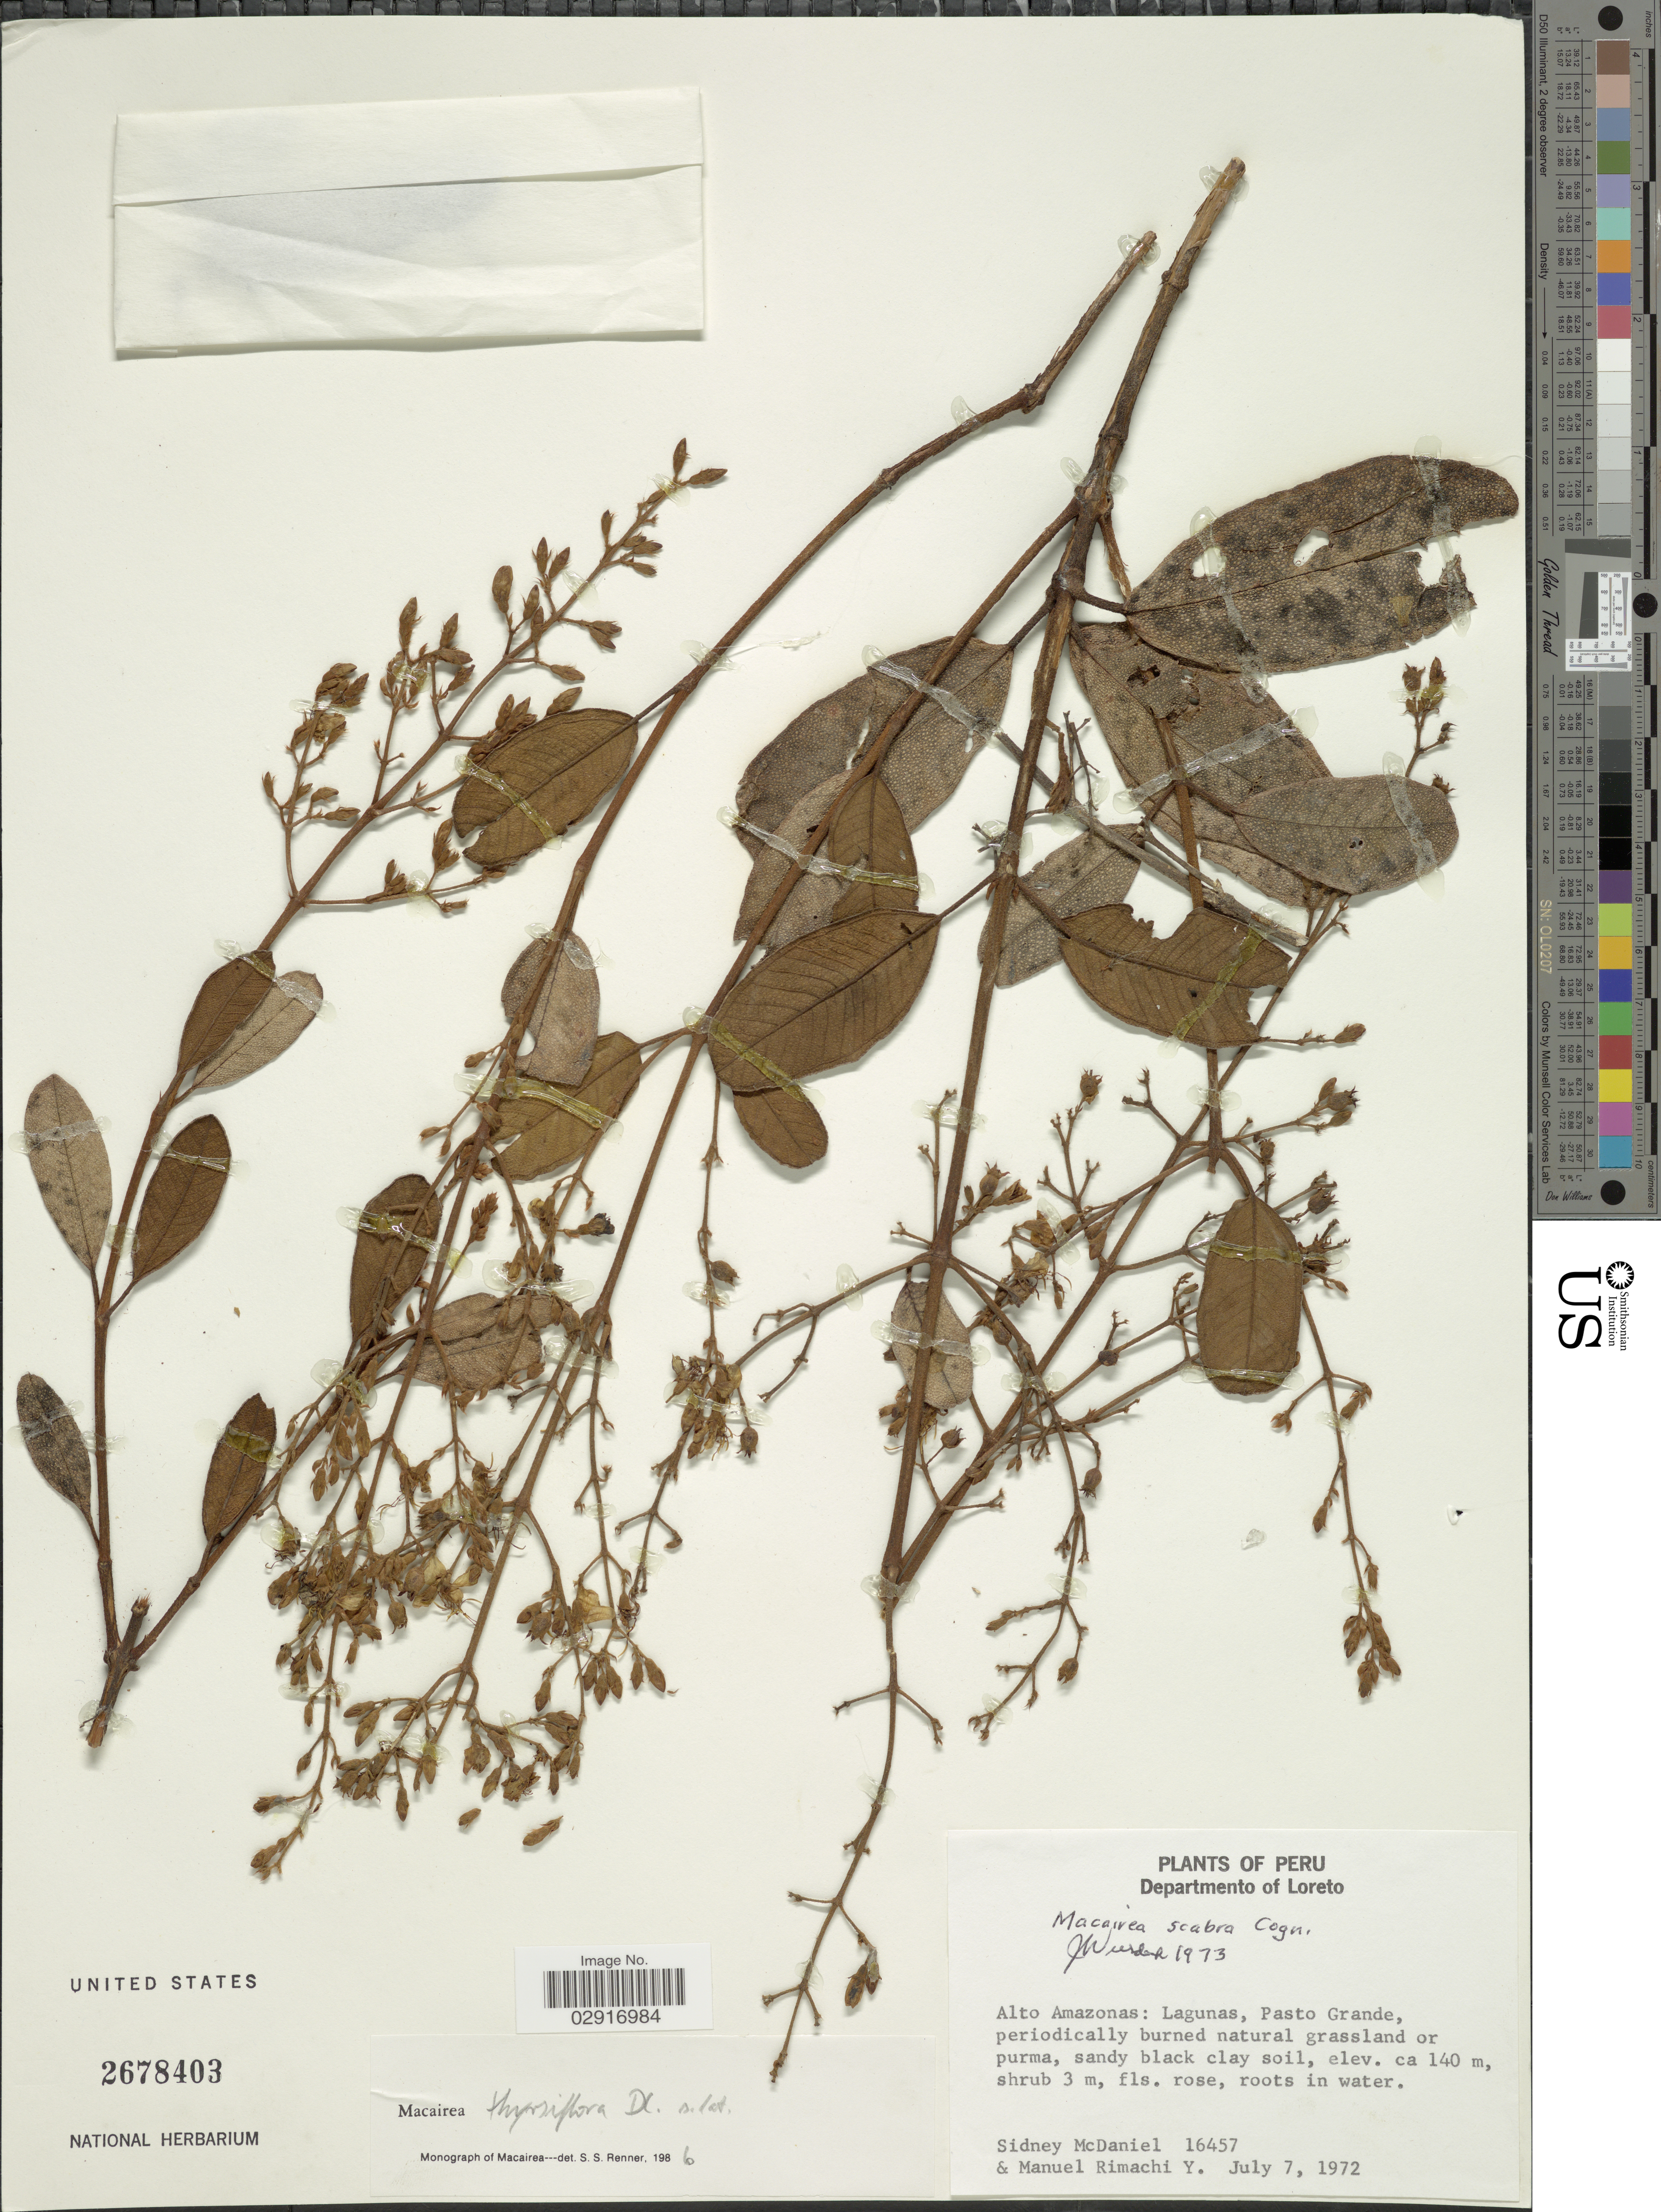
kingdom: Plantae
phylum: Tracheophyta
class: Magnoliopsida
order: Myrtales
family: Melastomataceae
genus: Macairea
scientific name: Macairea aspera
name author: N.E. Br.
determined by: Nunes da Silva, Diego, (RB), Jardim Botanico do Rio de Janeiro - Herbario (BRAZIL)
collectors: S. McDaniel & M. Rimachi Y.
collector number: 16457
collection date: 1972-07-07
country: Peru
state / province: Loreto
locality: Departamento of Loreto. Alto Amazonas: Lagunas, Pasto Grande.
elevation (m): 140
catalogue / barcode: US 2678403